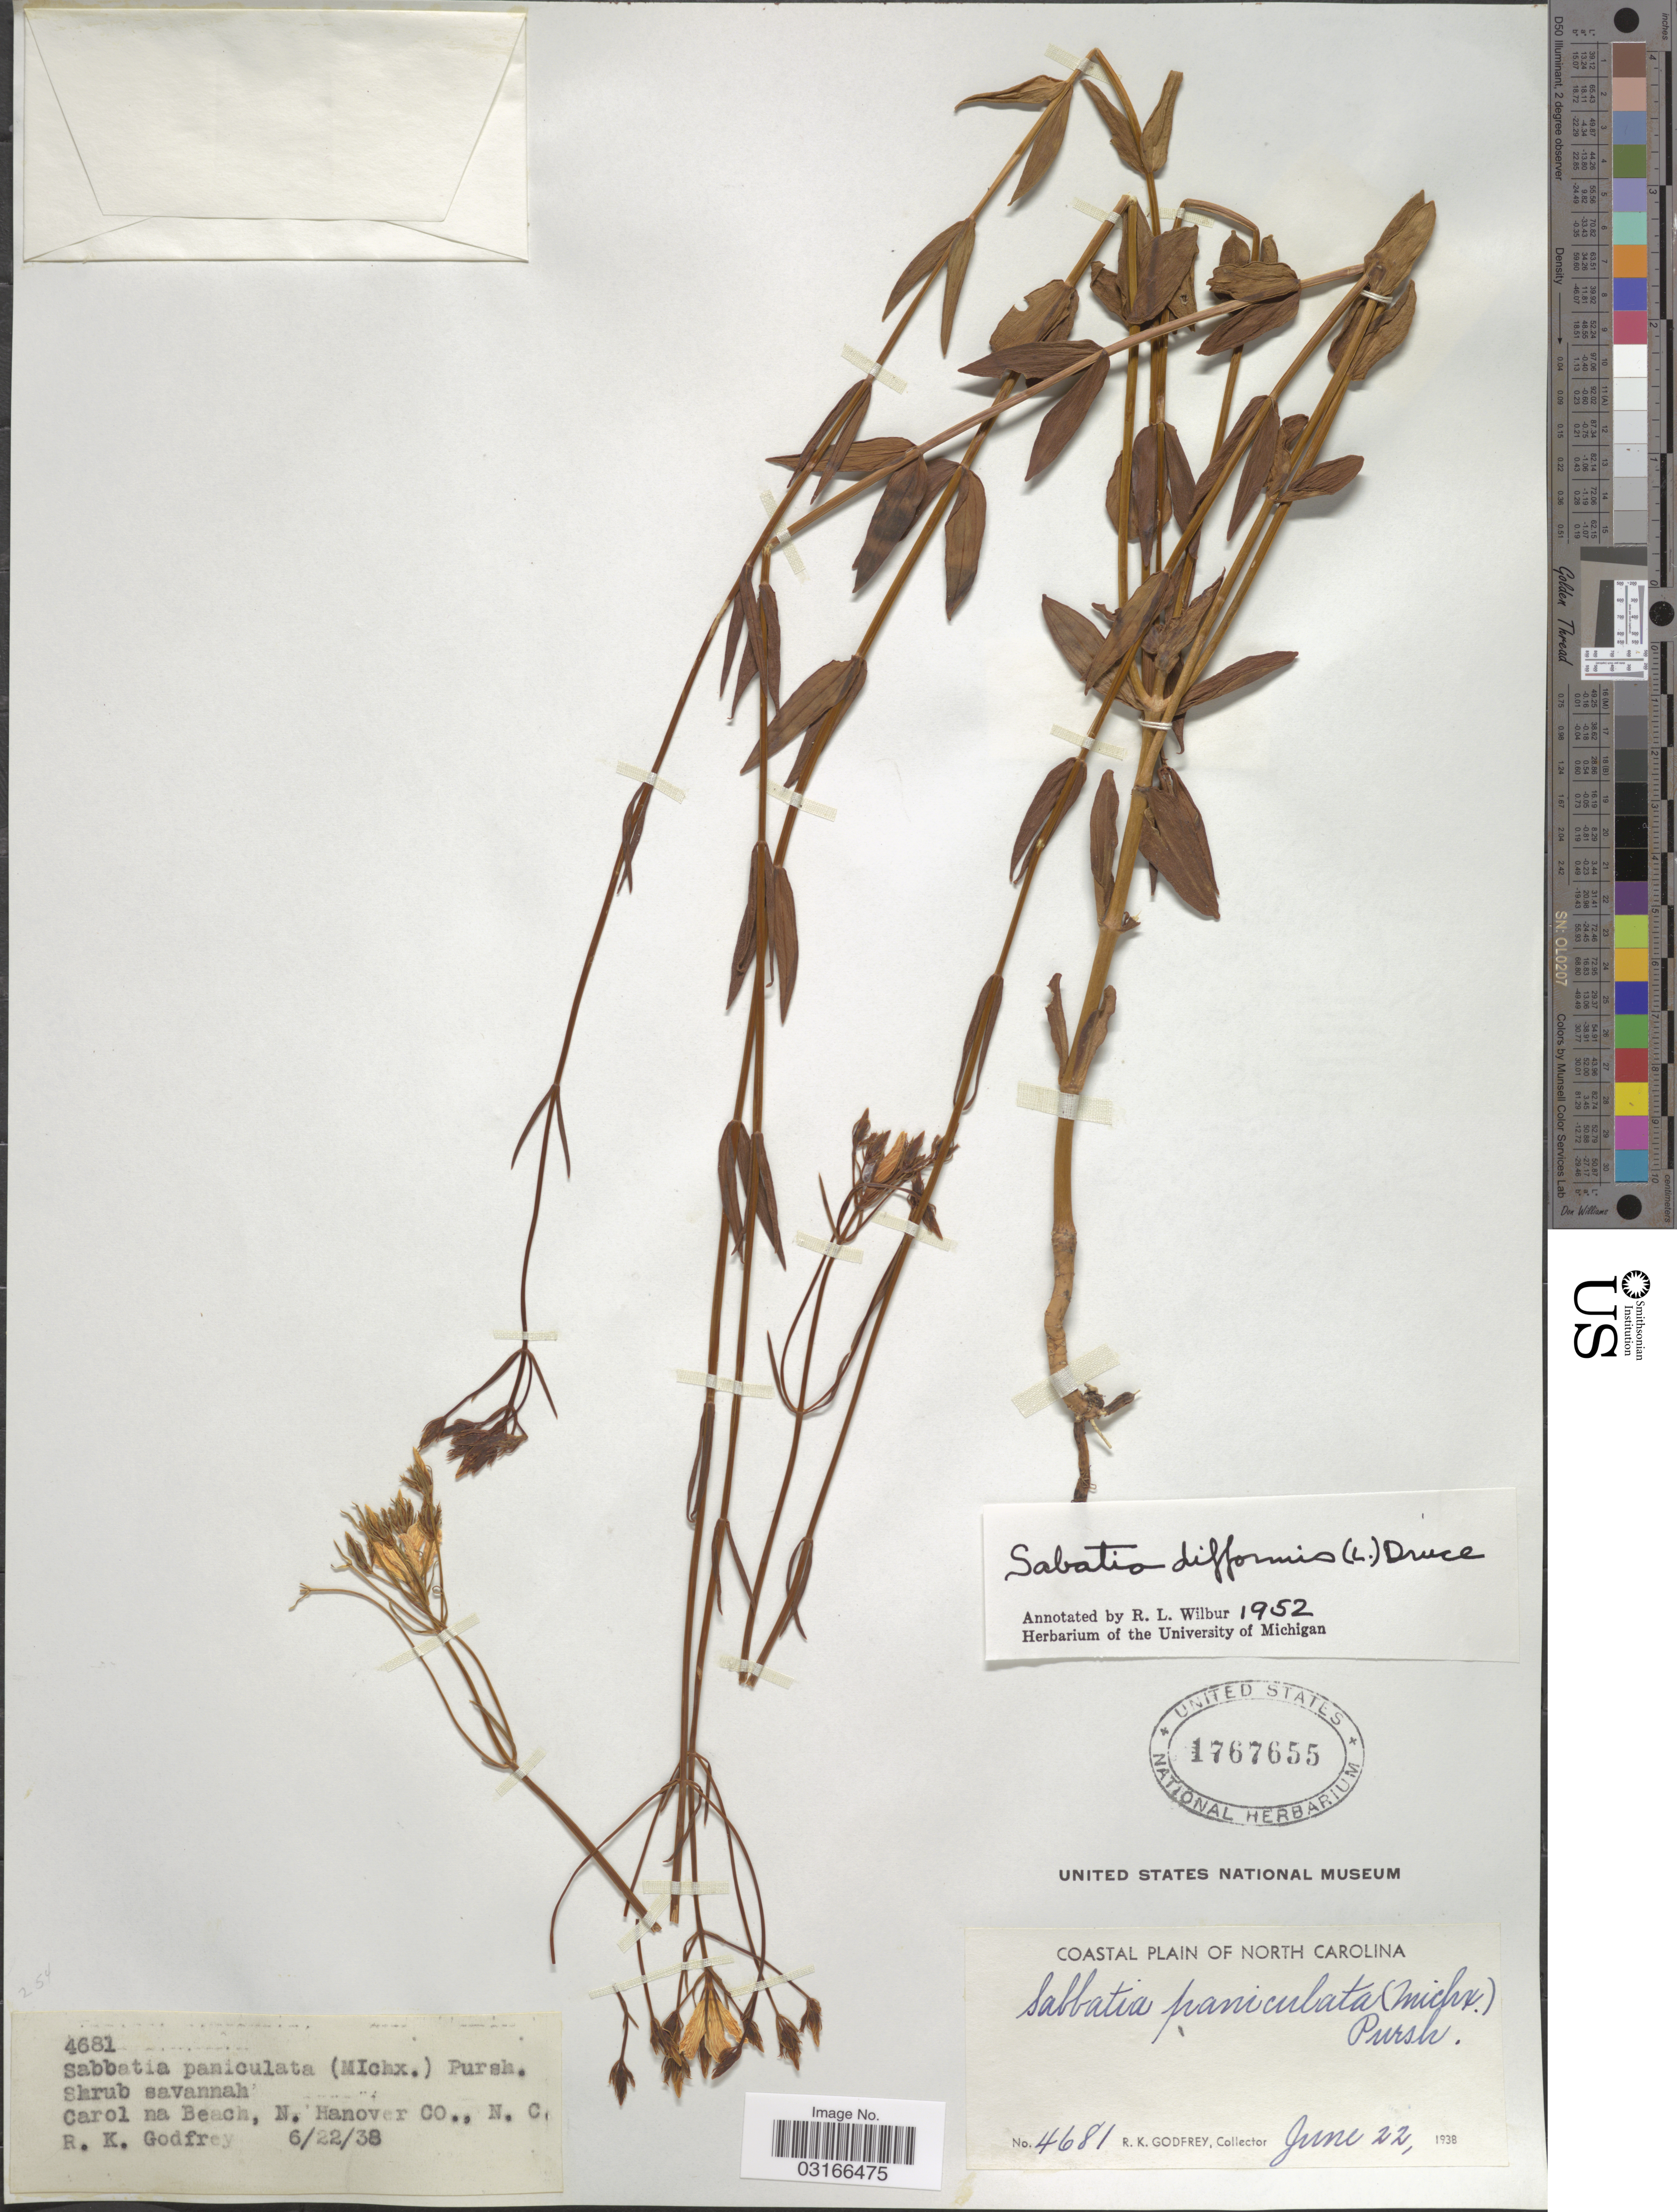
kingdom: Plantae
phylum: Tracheophyta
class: Magnoliopsida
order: Gentianales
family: Gentianaceae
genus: Sabatia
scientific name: Sabatia difformis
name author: (L.) Druce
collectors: R. K. Godfrey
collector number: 4681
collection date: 1938-06-22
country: United States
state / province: North Carolina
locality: Coastal Plain of North Carolina, Carol na Beach, N. Hanover Co., N.C.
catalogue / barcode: US 1767655